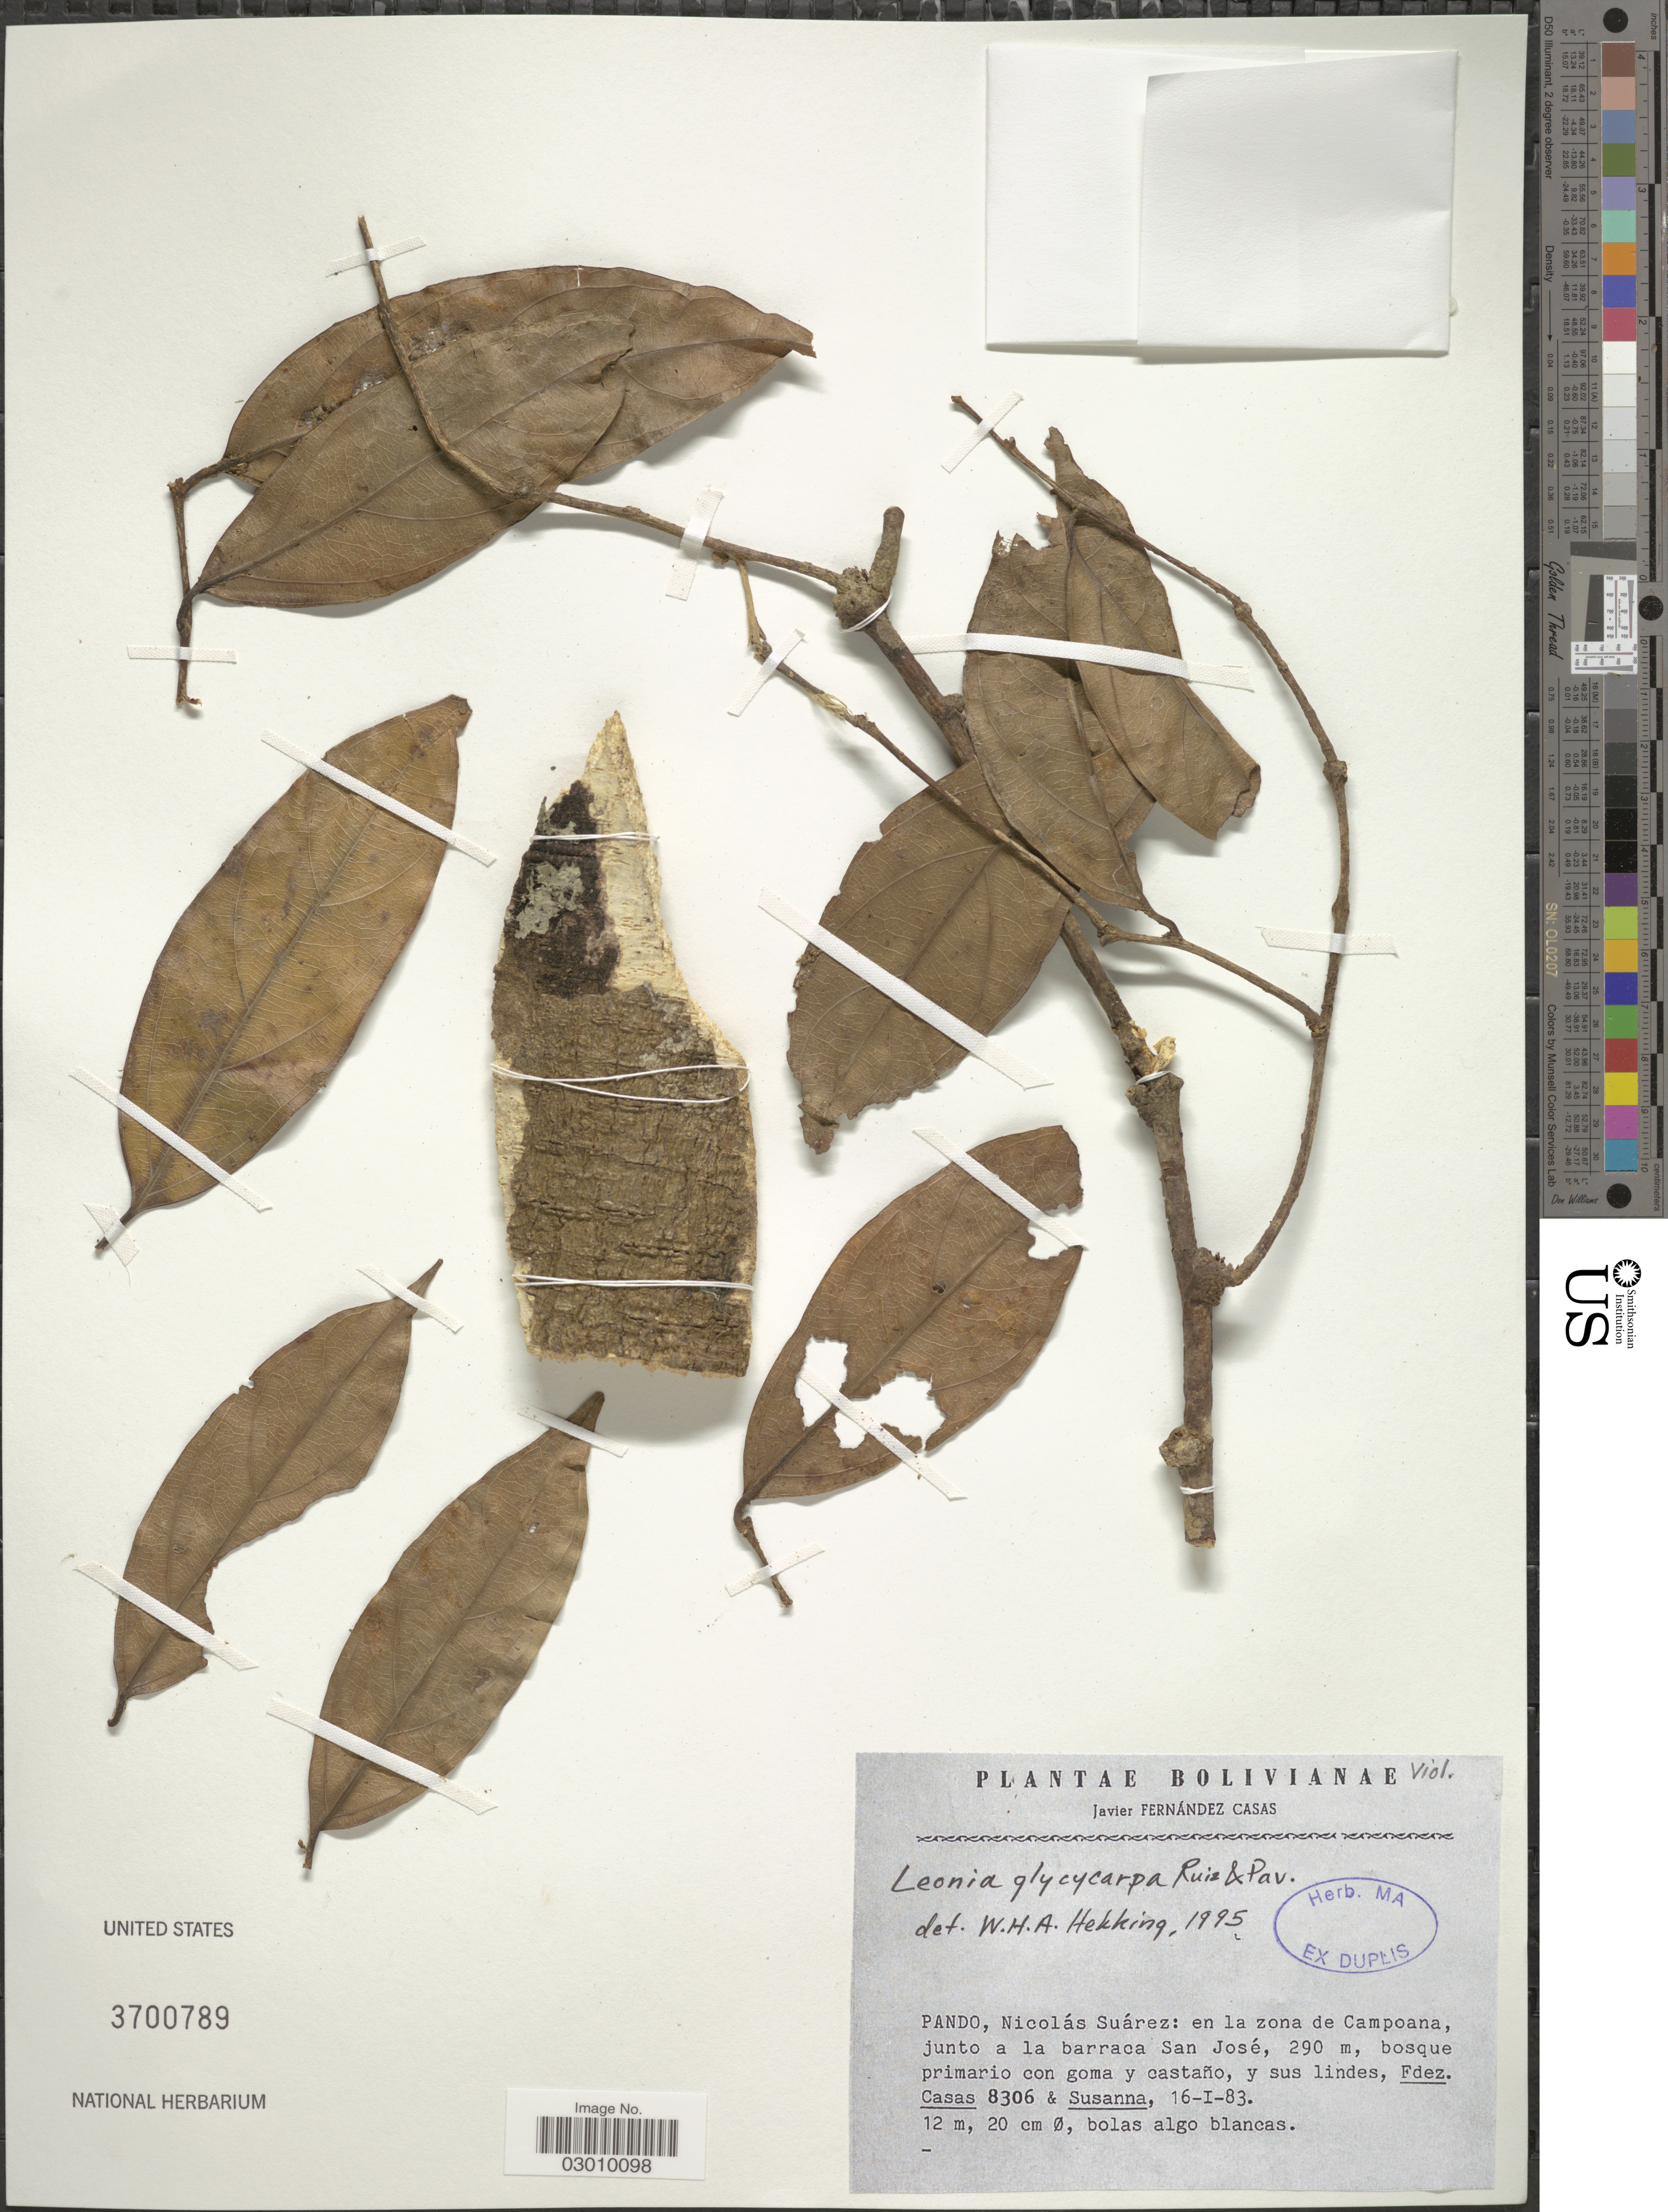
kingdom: Plantae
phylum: Tracheophyta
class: Magnoliopsida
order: Malpighiales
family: Violaceae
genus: Leonia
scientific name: Leonia glycycarpa var. glycycarpa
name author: Ruiz & Pav.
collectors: J. Casas & Susanna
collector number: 8306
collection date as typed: Transcribed d/m/y: 16/1/83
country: Bolivia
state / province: Pando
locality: Nicolás Suárez: en la zona de Campoana, junto a la barraca San José.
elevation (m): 290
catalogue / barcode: US 3700789